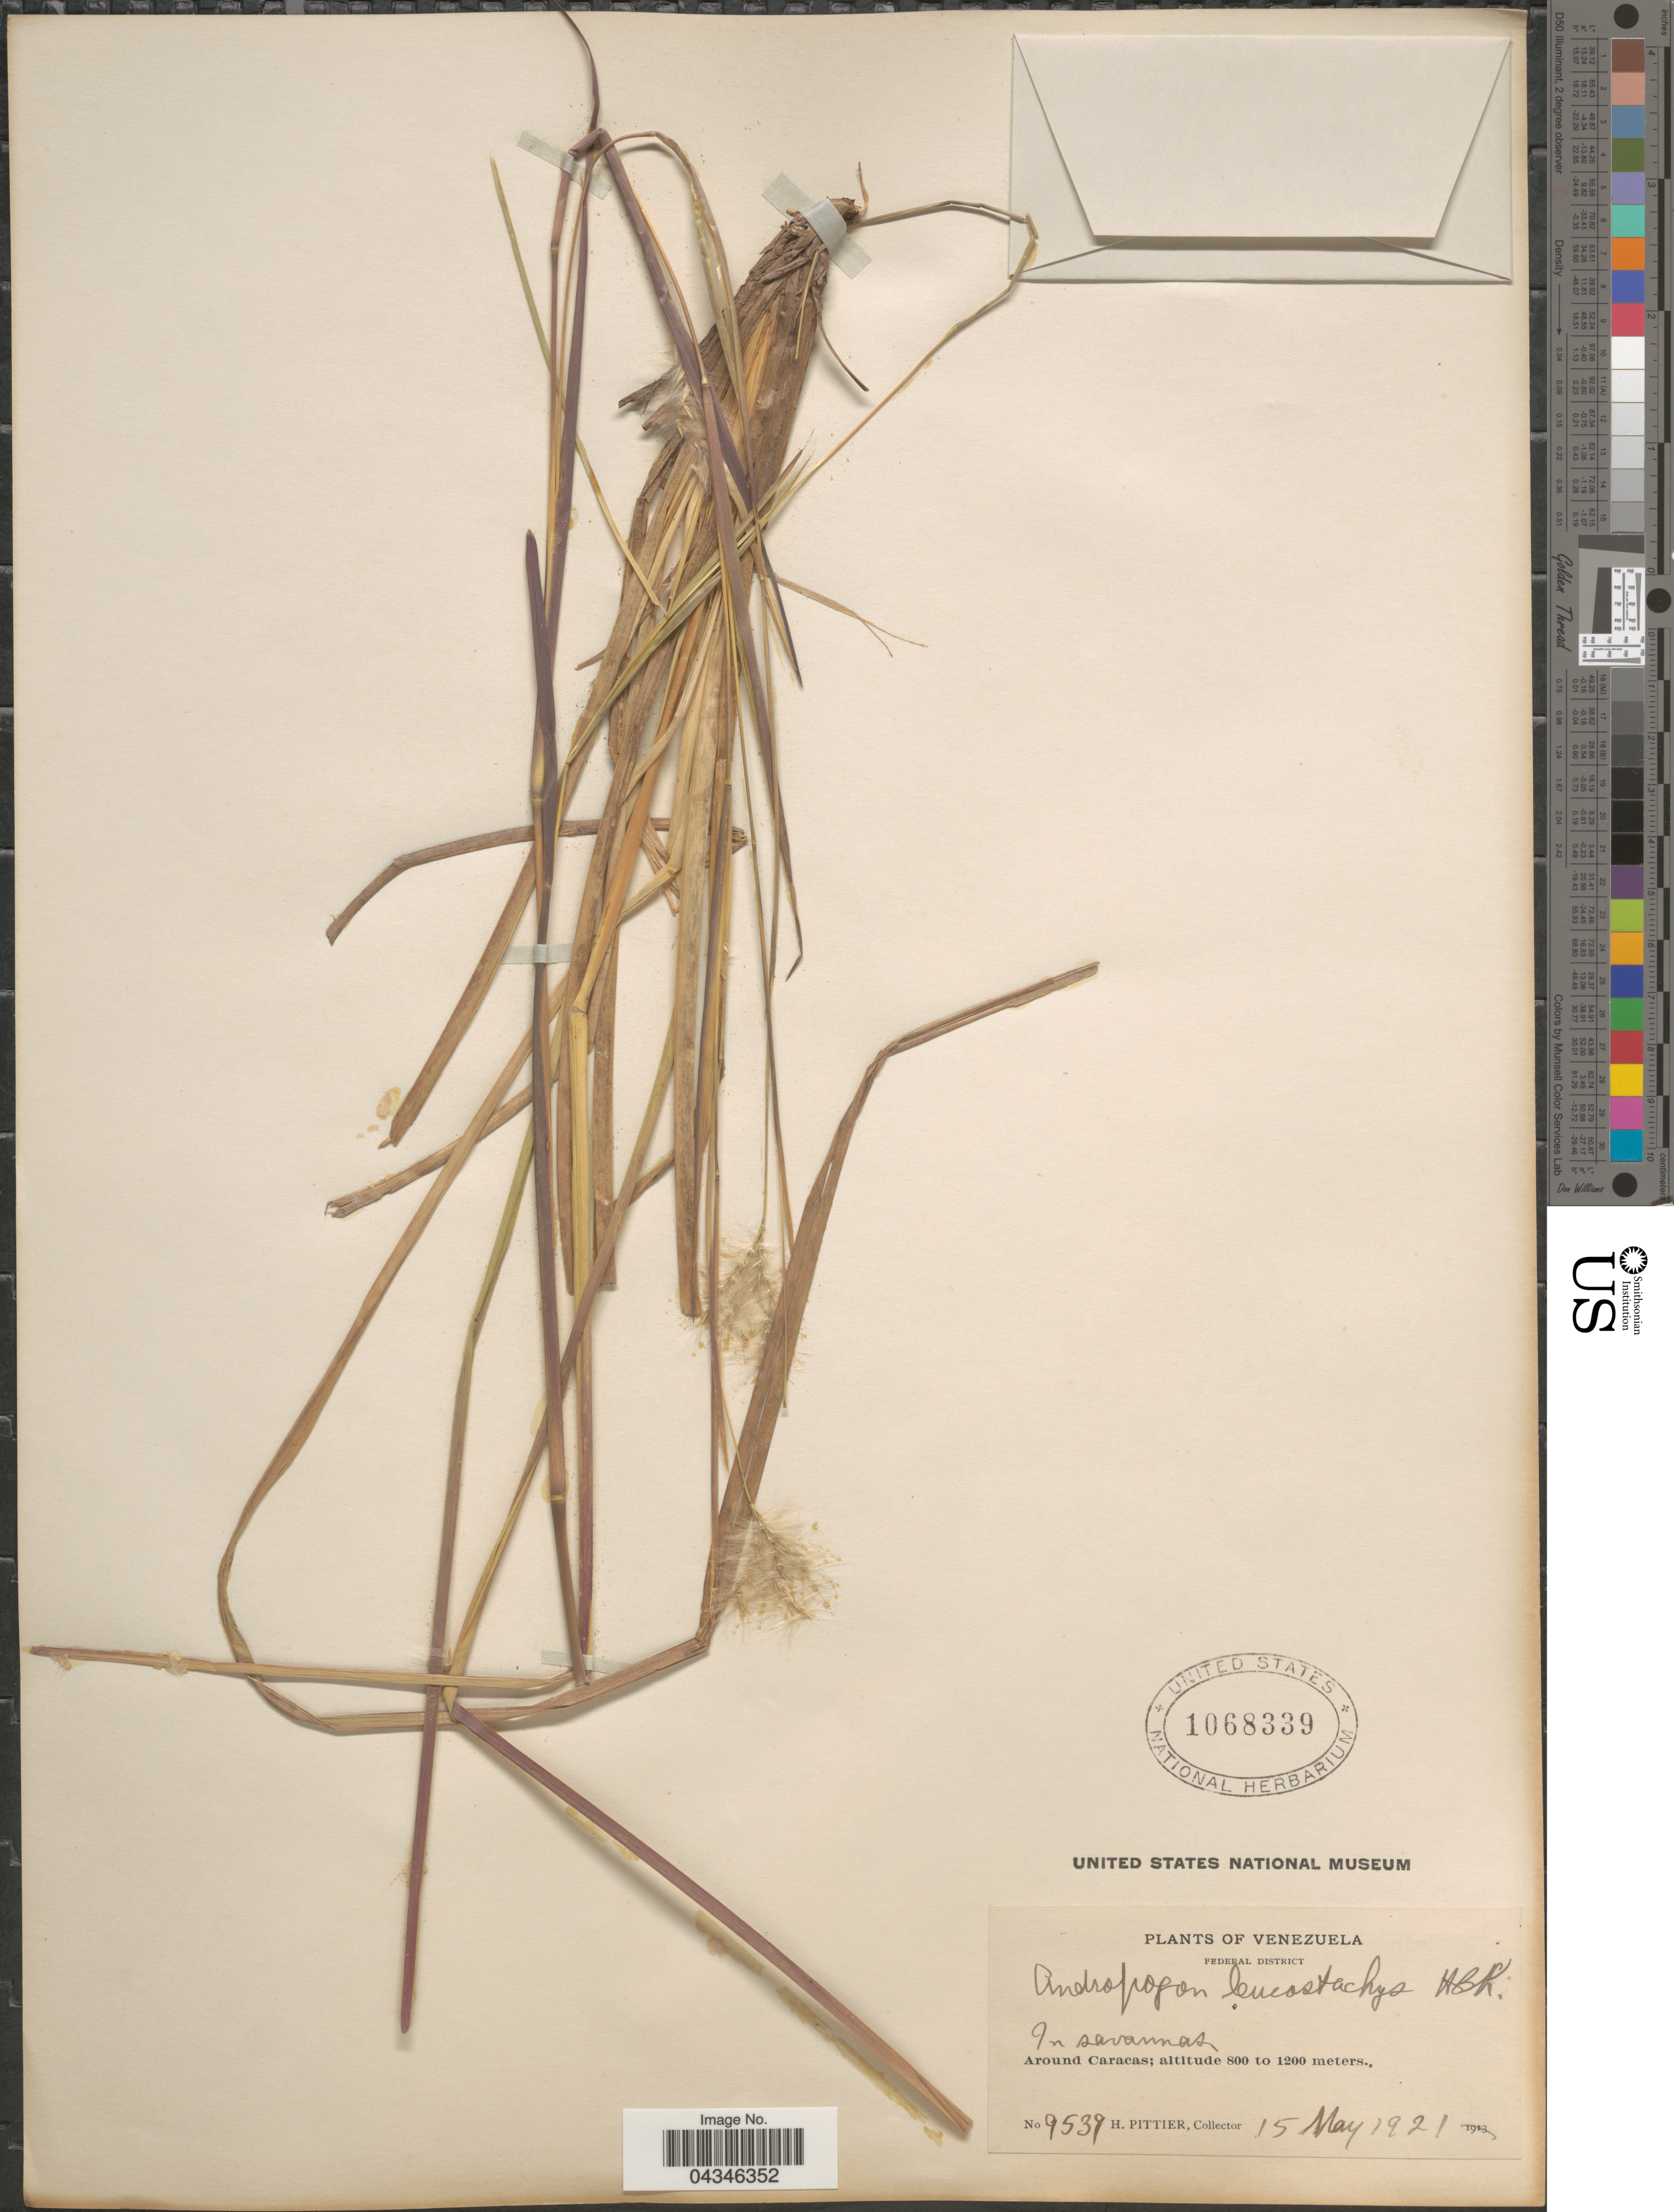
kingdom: Plantae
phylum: Tracheophyta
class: Liliopsida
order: Poales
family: Poaceae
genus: Andropogon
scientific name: Andropogon selloanus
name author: (Hack.) Hack.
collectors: H. F. Pittier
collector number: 9539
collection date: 1921-05-15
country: Venezuela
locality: Federal District. In savannas. Around Caracas.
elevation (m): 800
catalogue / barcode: US 1068339